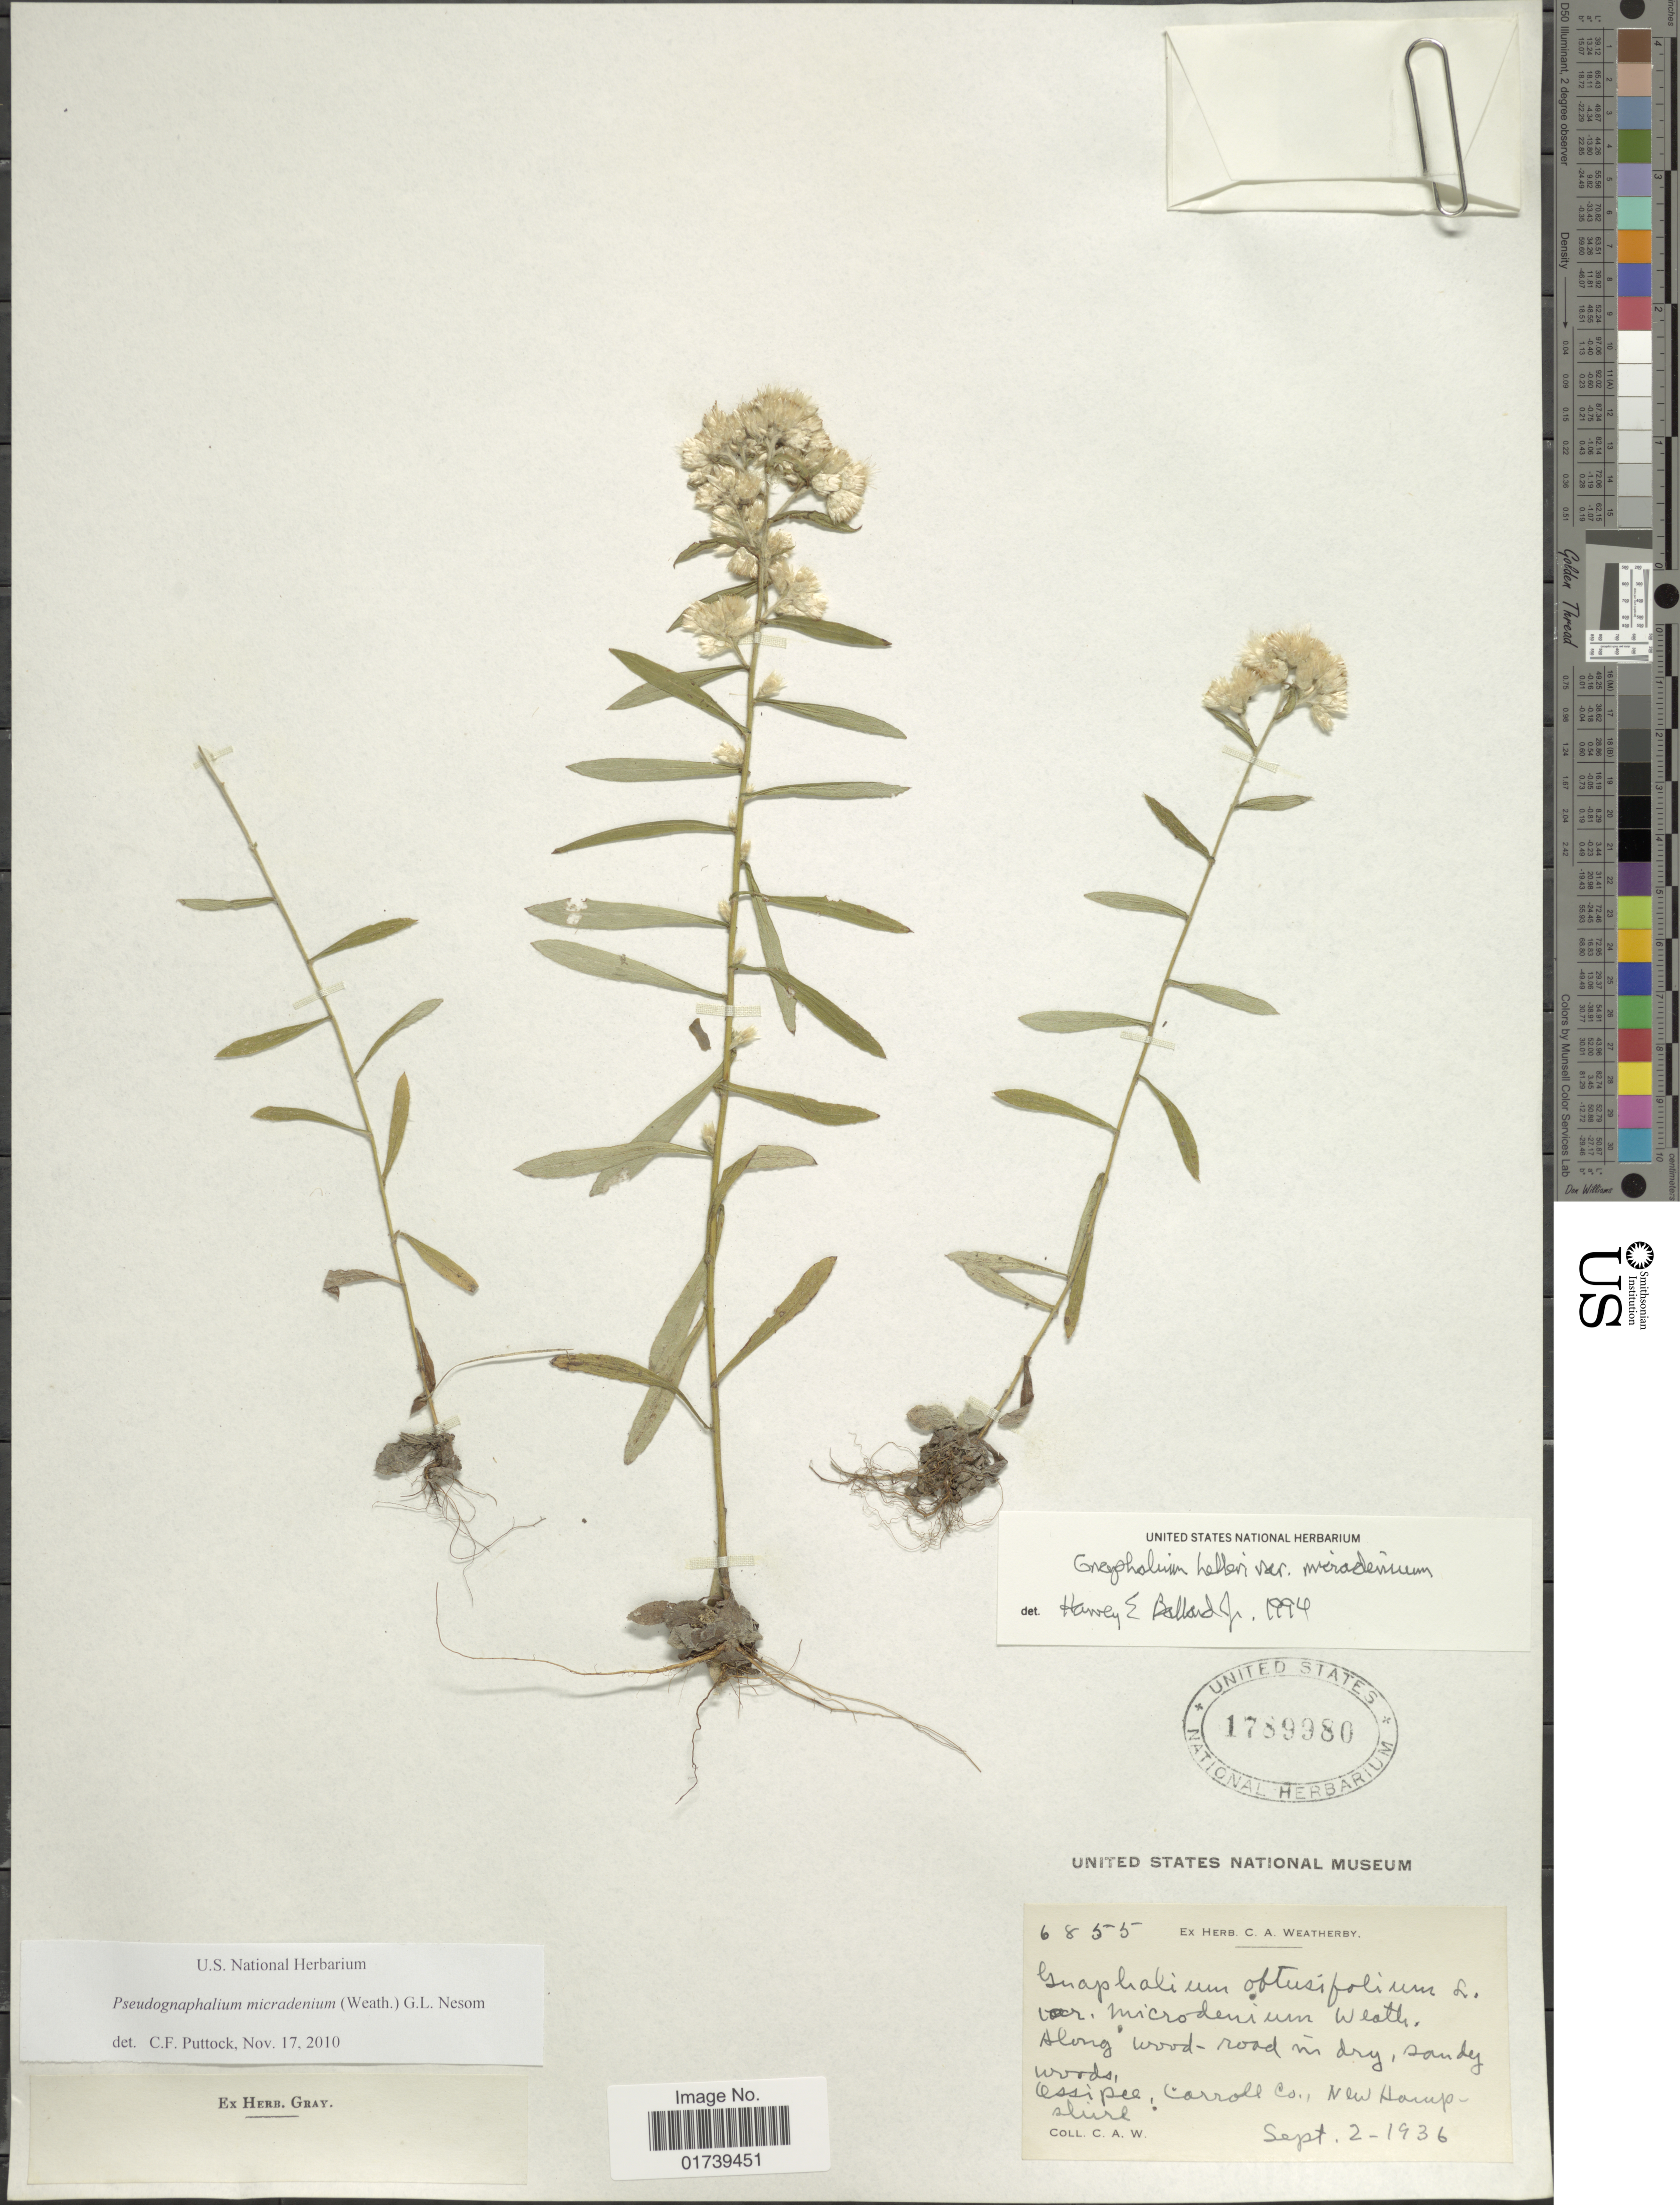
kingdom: Plantae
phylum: Tracheophyta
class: Magnoliopsida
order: Asterales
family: Asteraceae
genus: Pseudognaphalium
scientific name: Pseudognaphalium micradenium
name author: (Weath.) G.L. Nesom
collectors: C. A. Weatherby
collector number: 6855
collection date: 1936-09-02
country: United States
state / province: New Hampshire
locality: Ossipee: Carroll Co., New Hampshire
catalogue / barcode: US 1789980